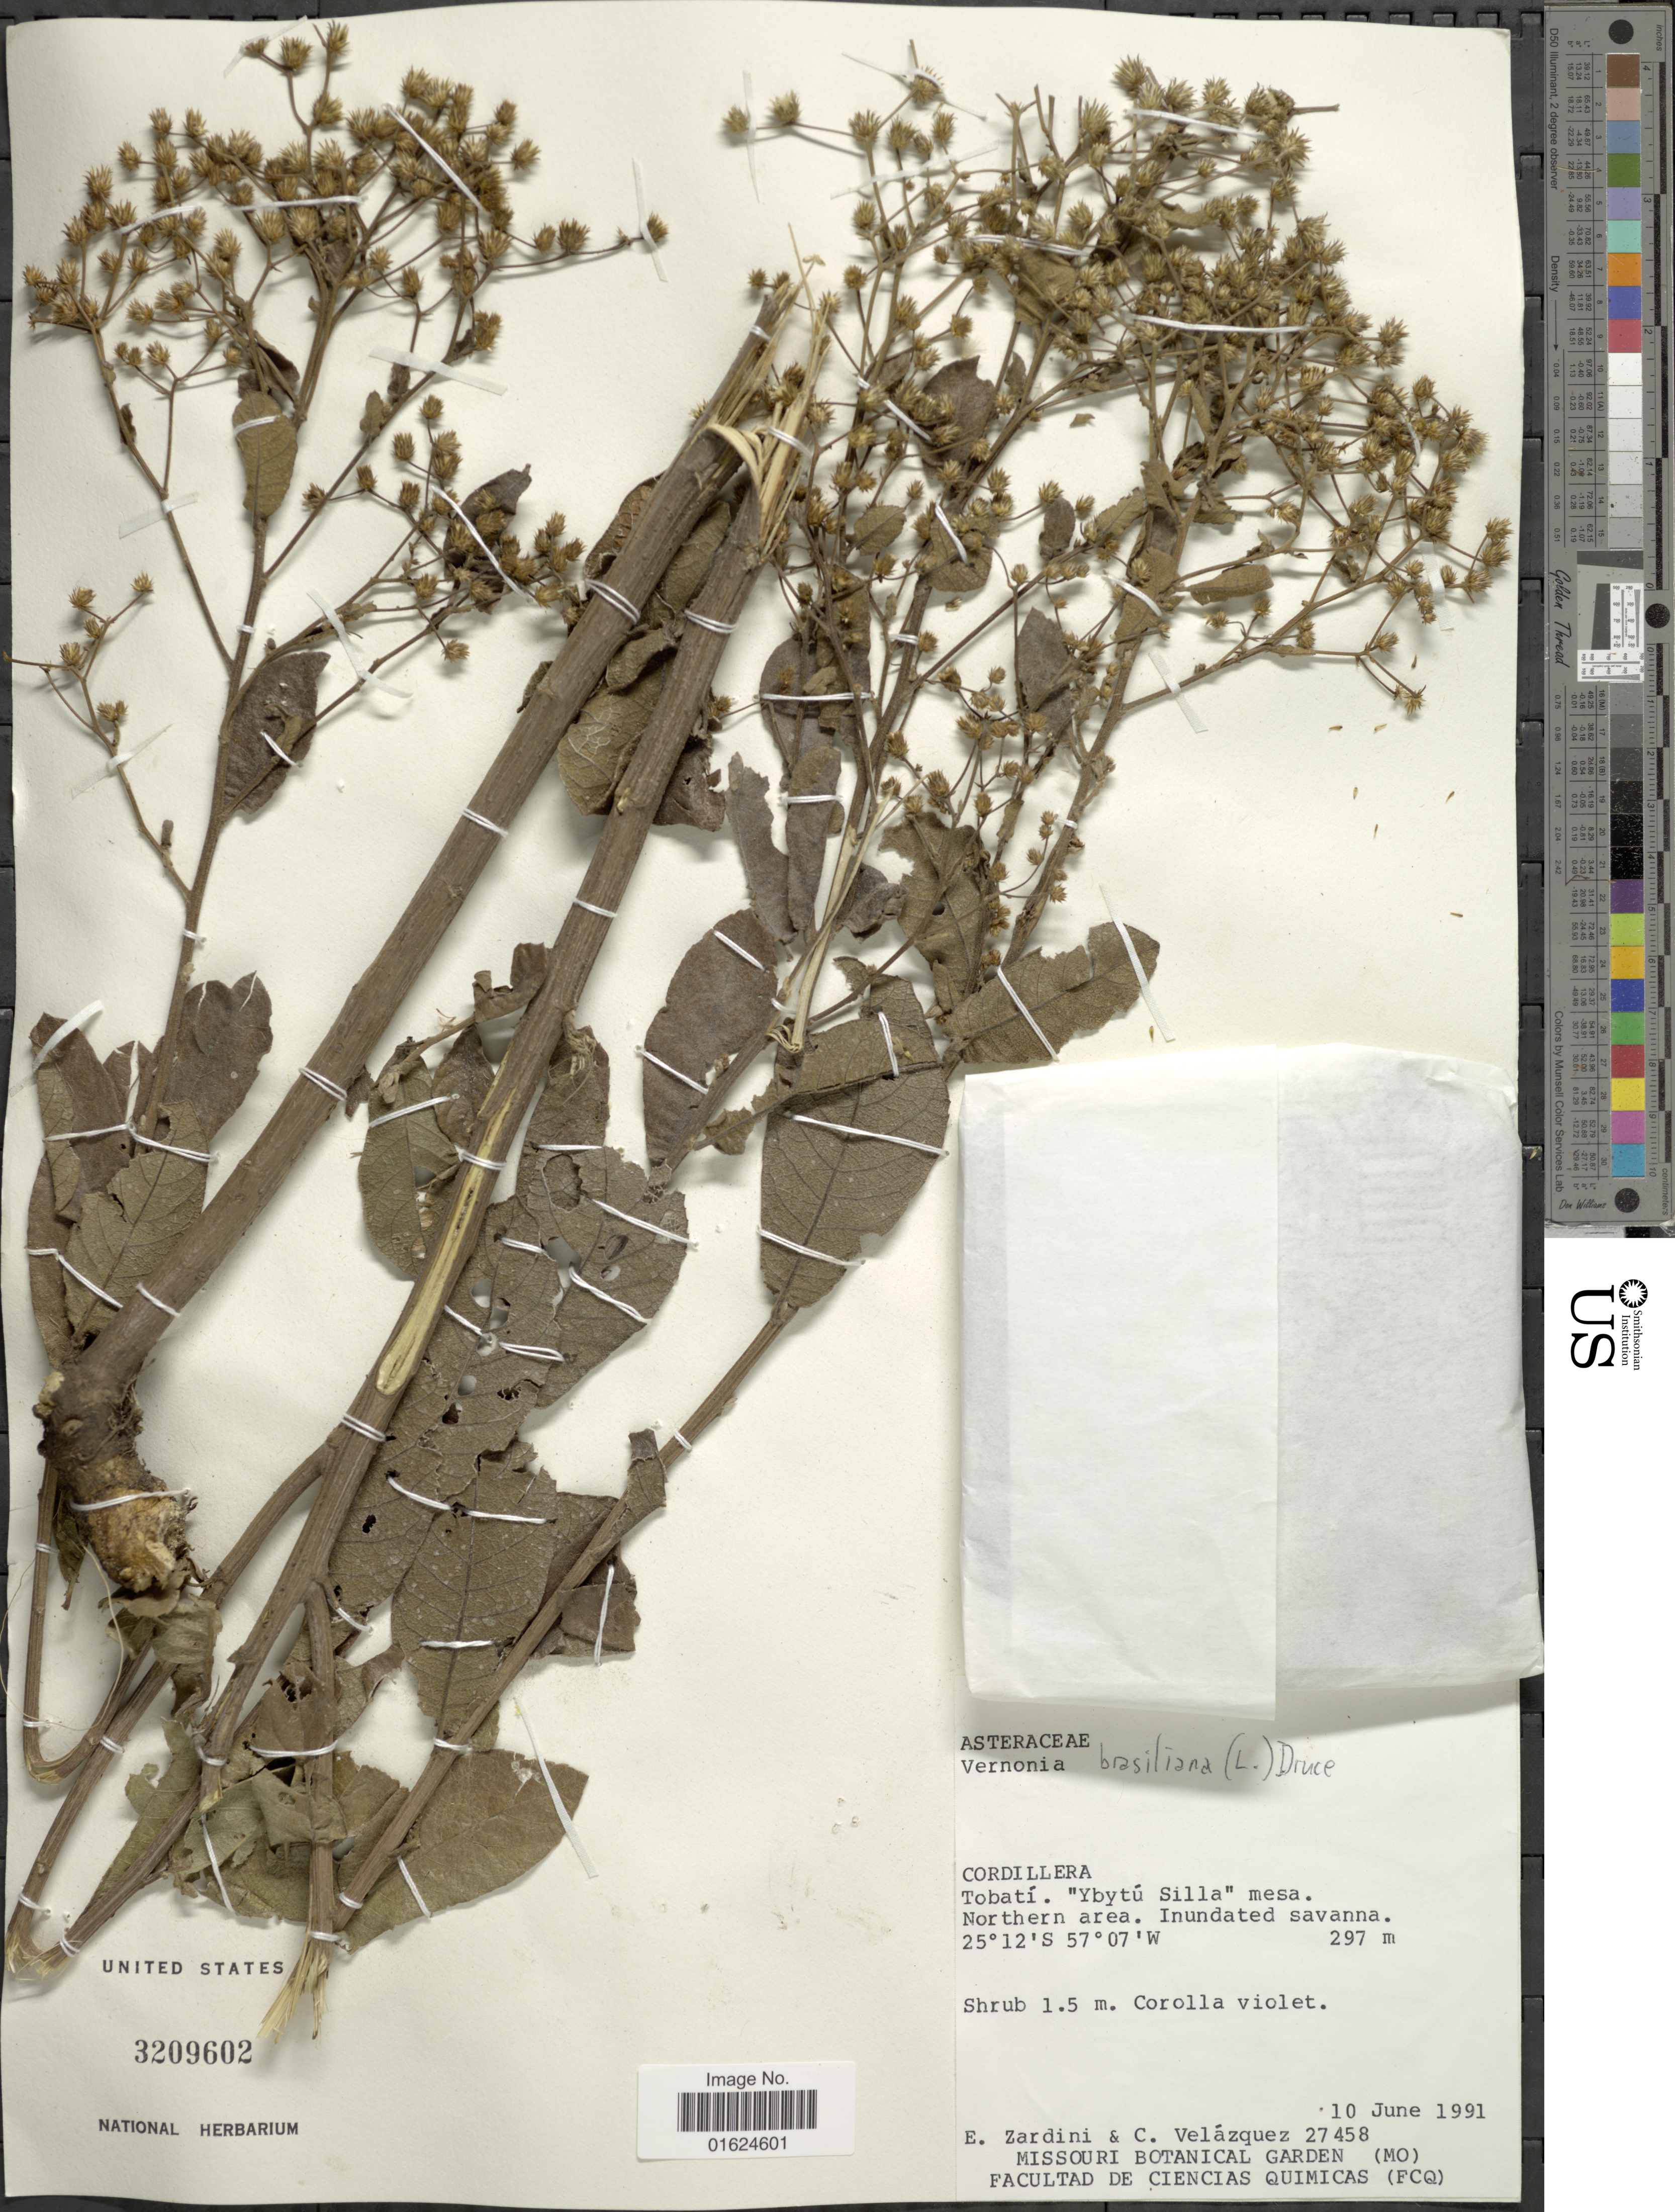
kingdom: Plantae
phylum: Tracheophyta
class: Magnoliopsida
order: Asterales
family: Asteraceae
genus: Vernonia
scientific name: Vernonia brasiliana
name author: (L.) Druce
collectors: E. M. Zardini & C. Velázquez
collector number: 27458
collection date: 1991-06-10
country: Paraguay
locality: Corillera, Tobatí. 'Ybytú Silla' mesa Northern area. Inundated savanna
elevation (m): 397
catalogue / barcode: US 3209602